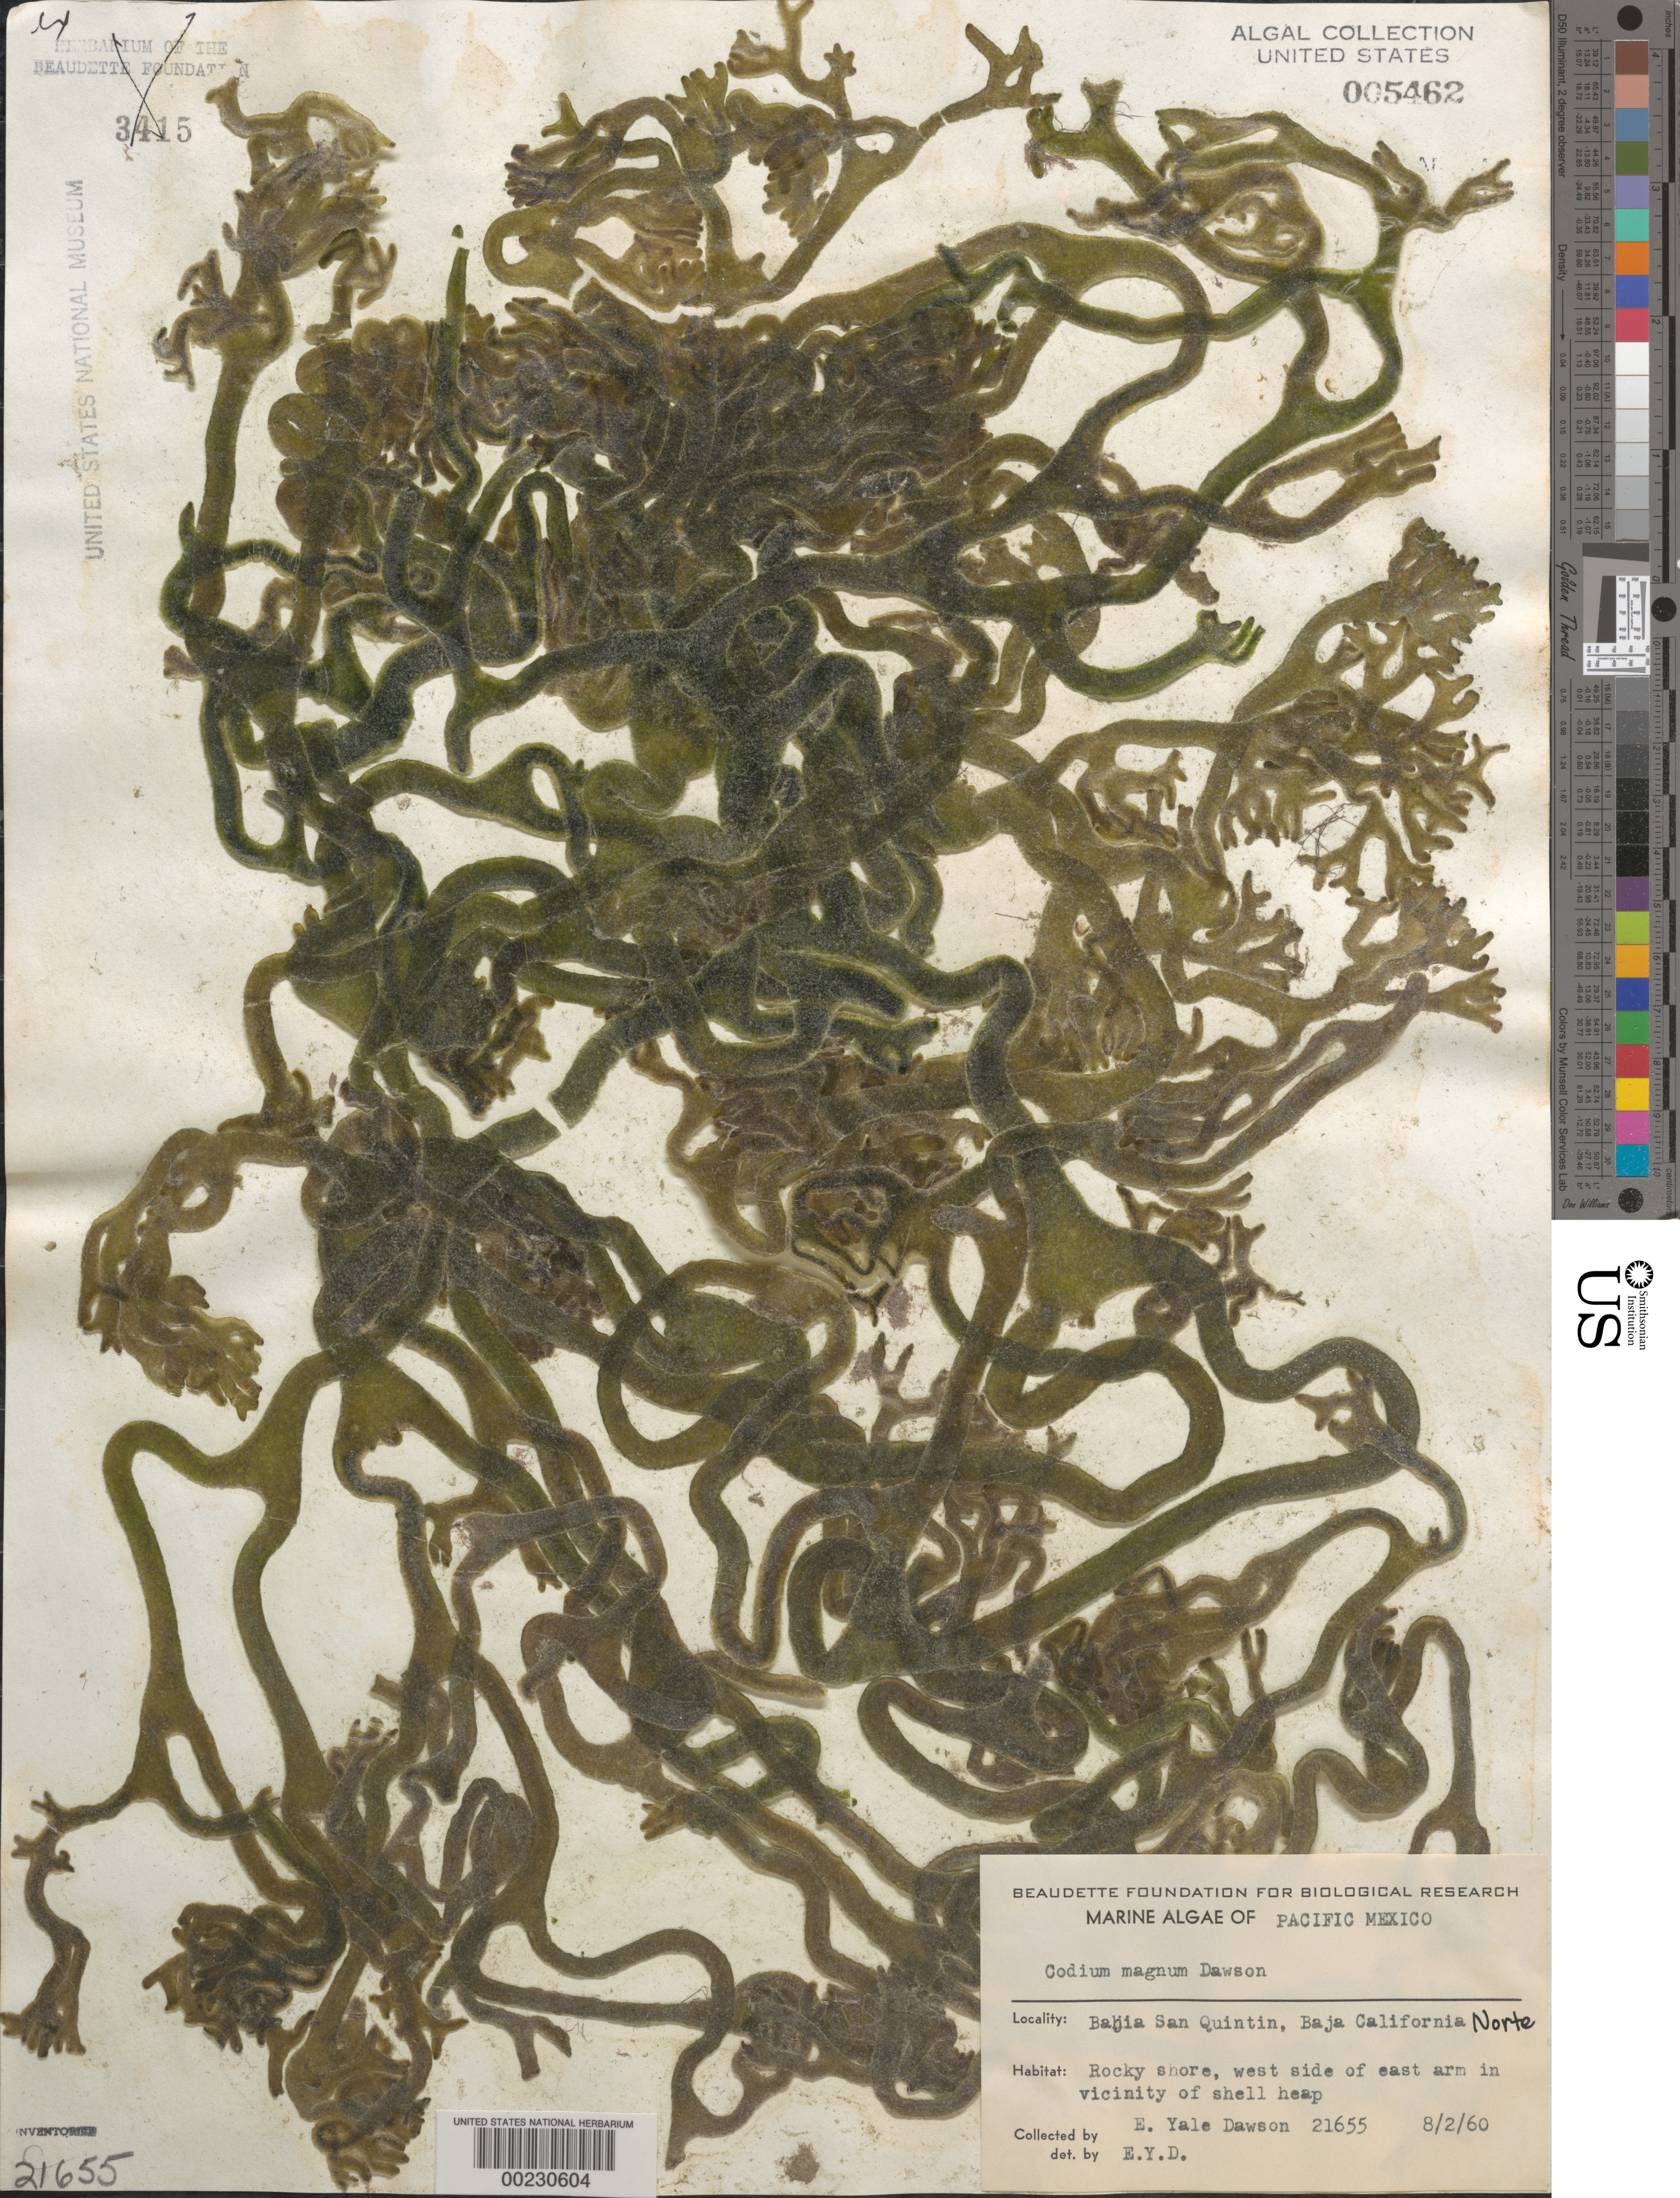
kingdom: Plantae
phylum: Chlorophyta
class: Ulvophyceae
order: Bryopsidales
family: Codiaceae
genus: Codium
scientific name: Codium amplivesiculatum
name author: Setch. & N.L. Gardner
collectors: E. Y. Dawson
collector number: EYD 21655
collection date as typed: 02 Aug 1960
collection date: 1960-08-02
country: Mexico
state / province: Baja California Norte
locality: Bahia San Quintin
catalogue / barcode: US 5462